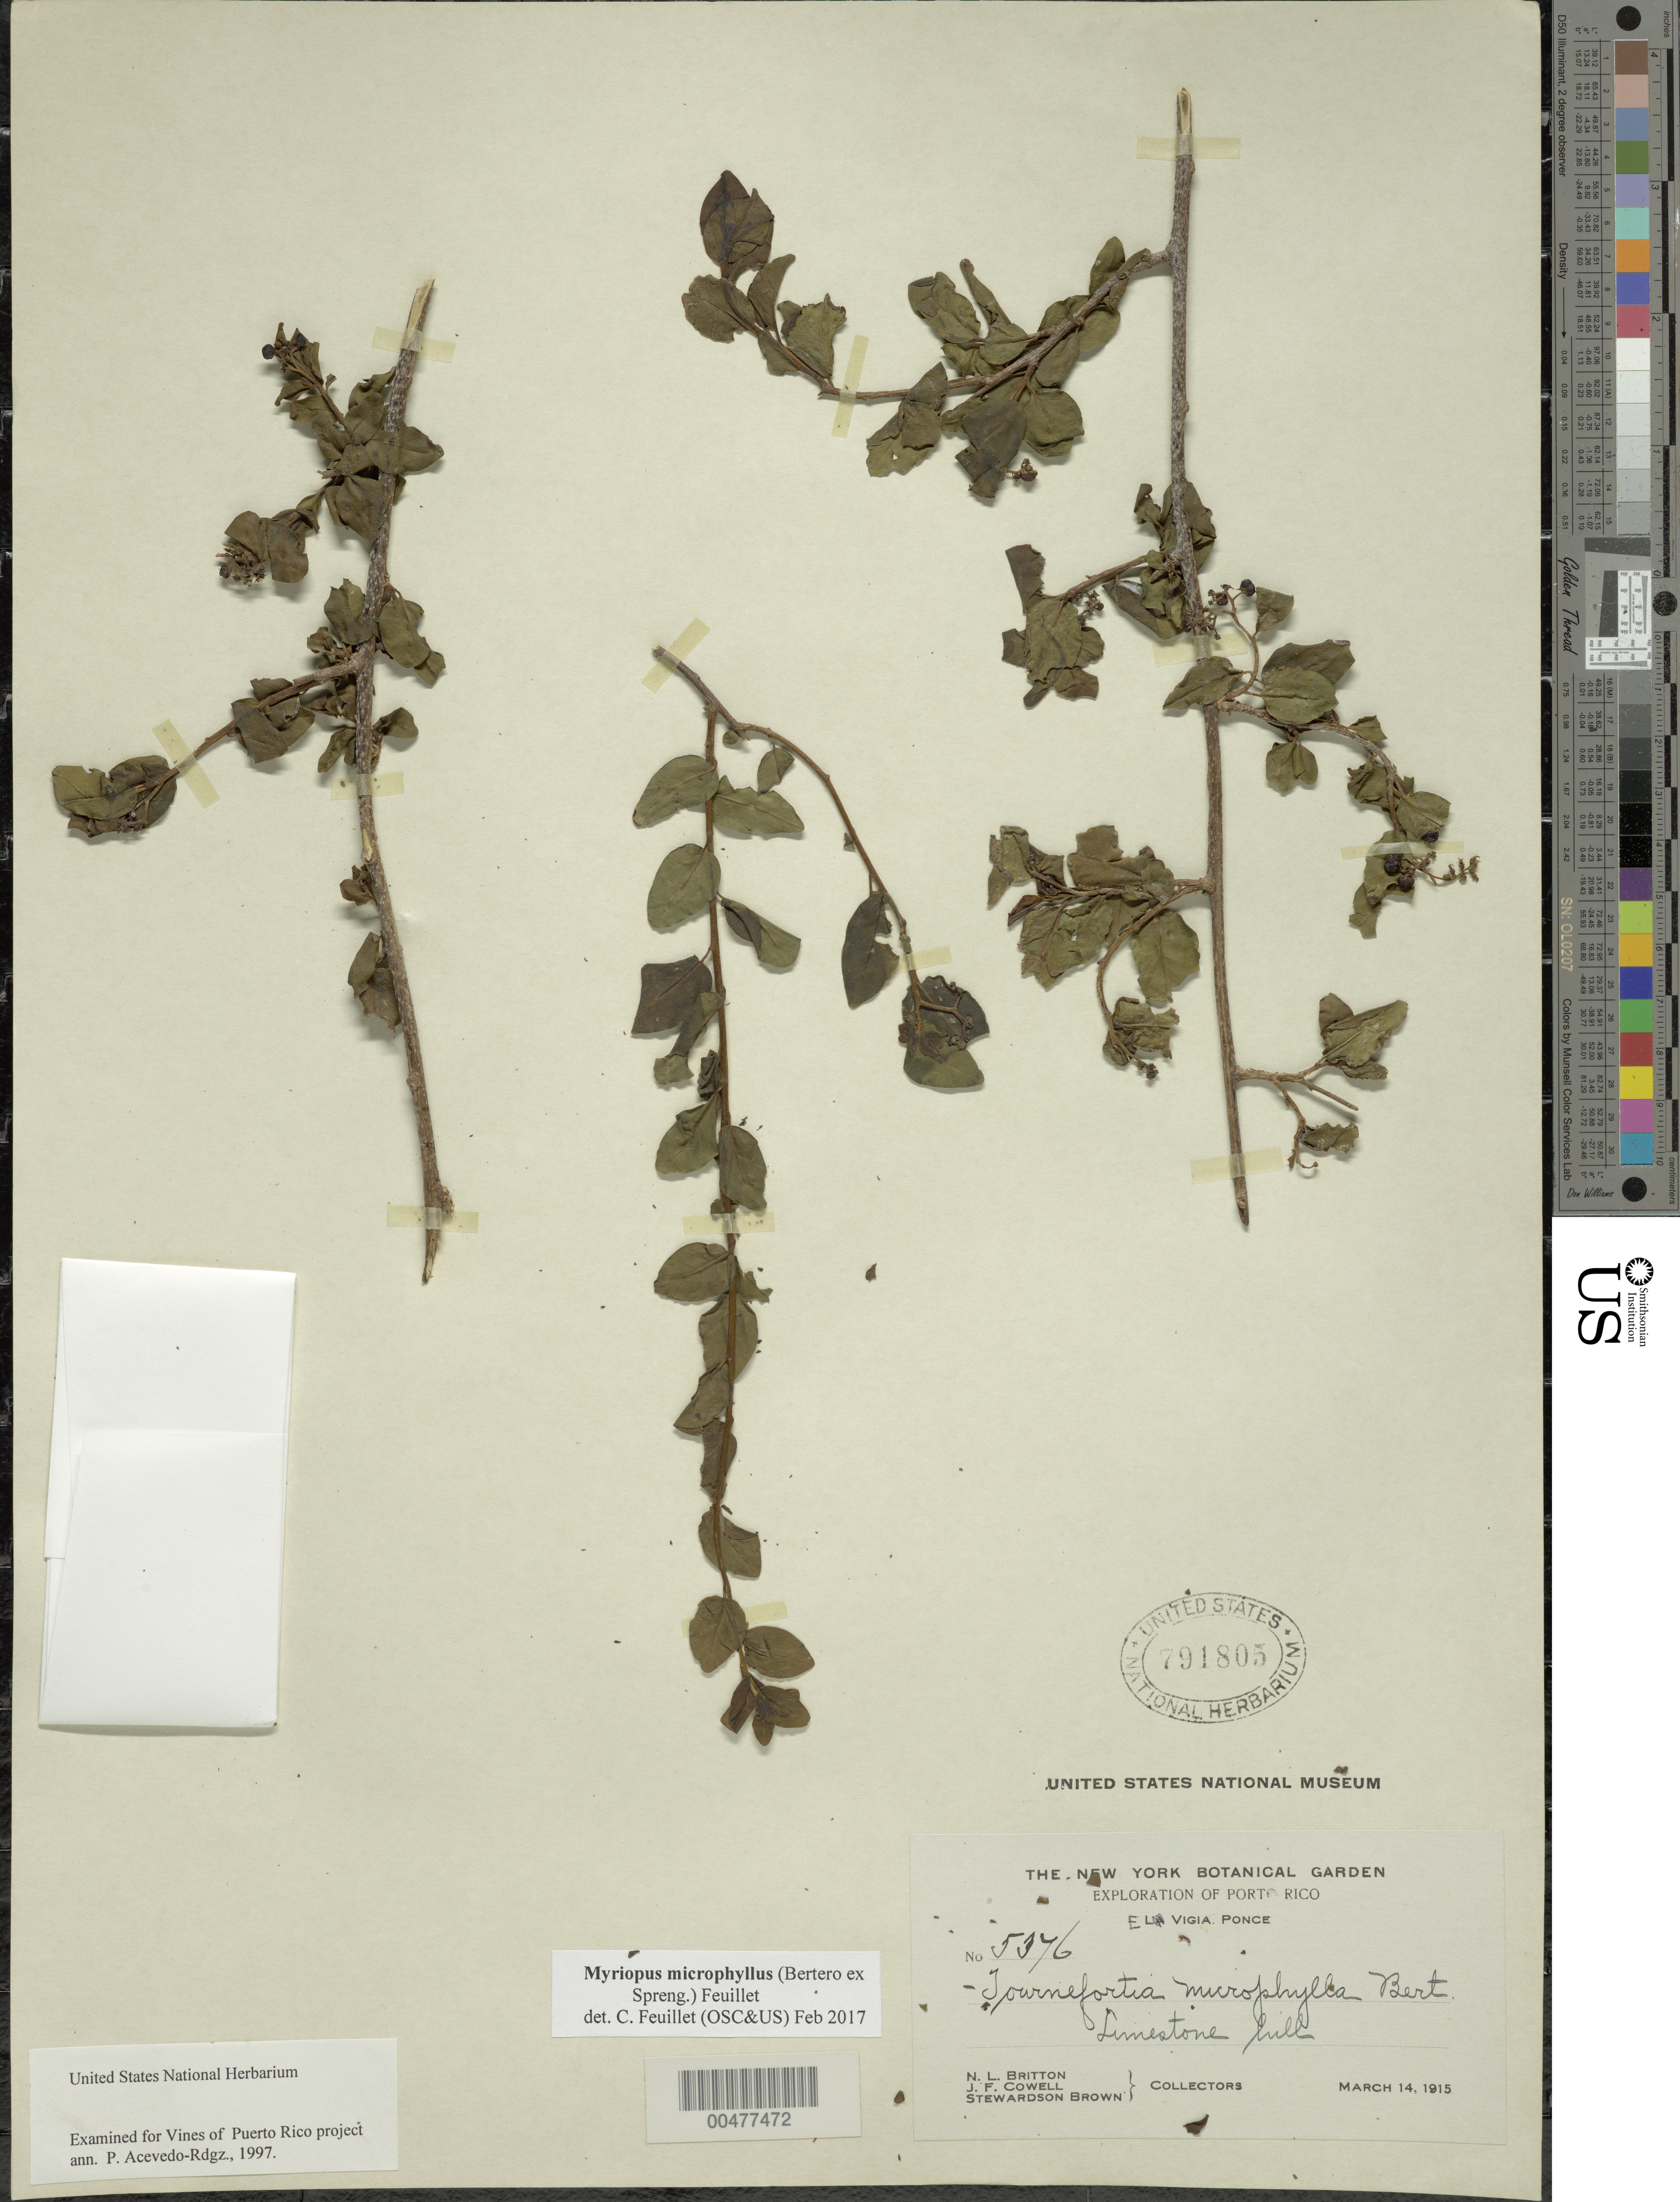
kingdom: Plantae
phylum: Tracheophyta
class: Magnoliopsida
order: Boraginales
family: Heliotropiaceae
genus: Myriopus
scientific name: Myriopus microphyllus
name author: (Bertero ex Spreng.) Feuillet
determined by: Feuillet, C.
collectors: N. Britton, J. F. Cowell, M. S. Brown & -. Stewardson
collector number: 5376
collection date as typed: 14 Mar 1915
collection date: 1915-03-14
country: Puerto Rico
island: Greater Antilles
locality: El Vigia, Ponce. On limestome hills.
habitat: Limestone hill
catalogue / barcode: US 791805